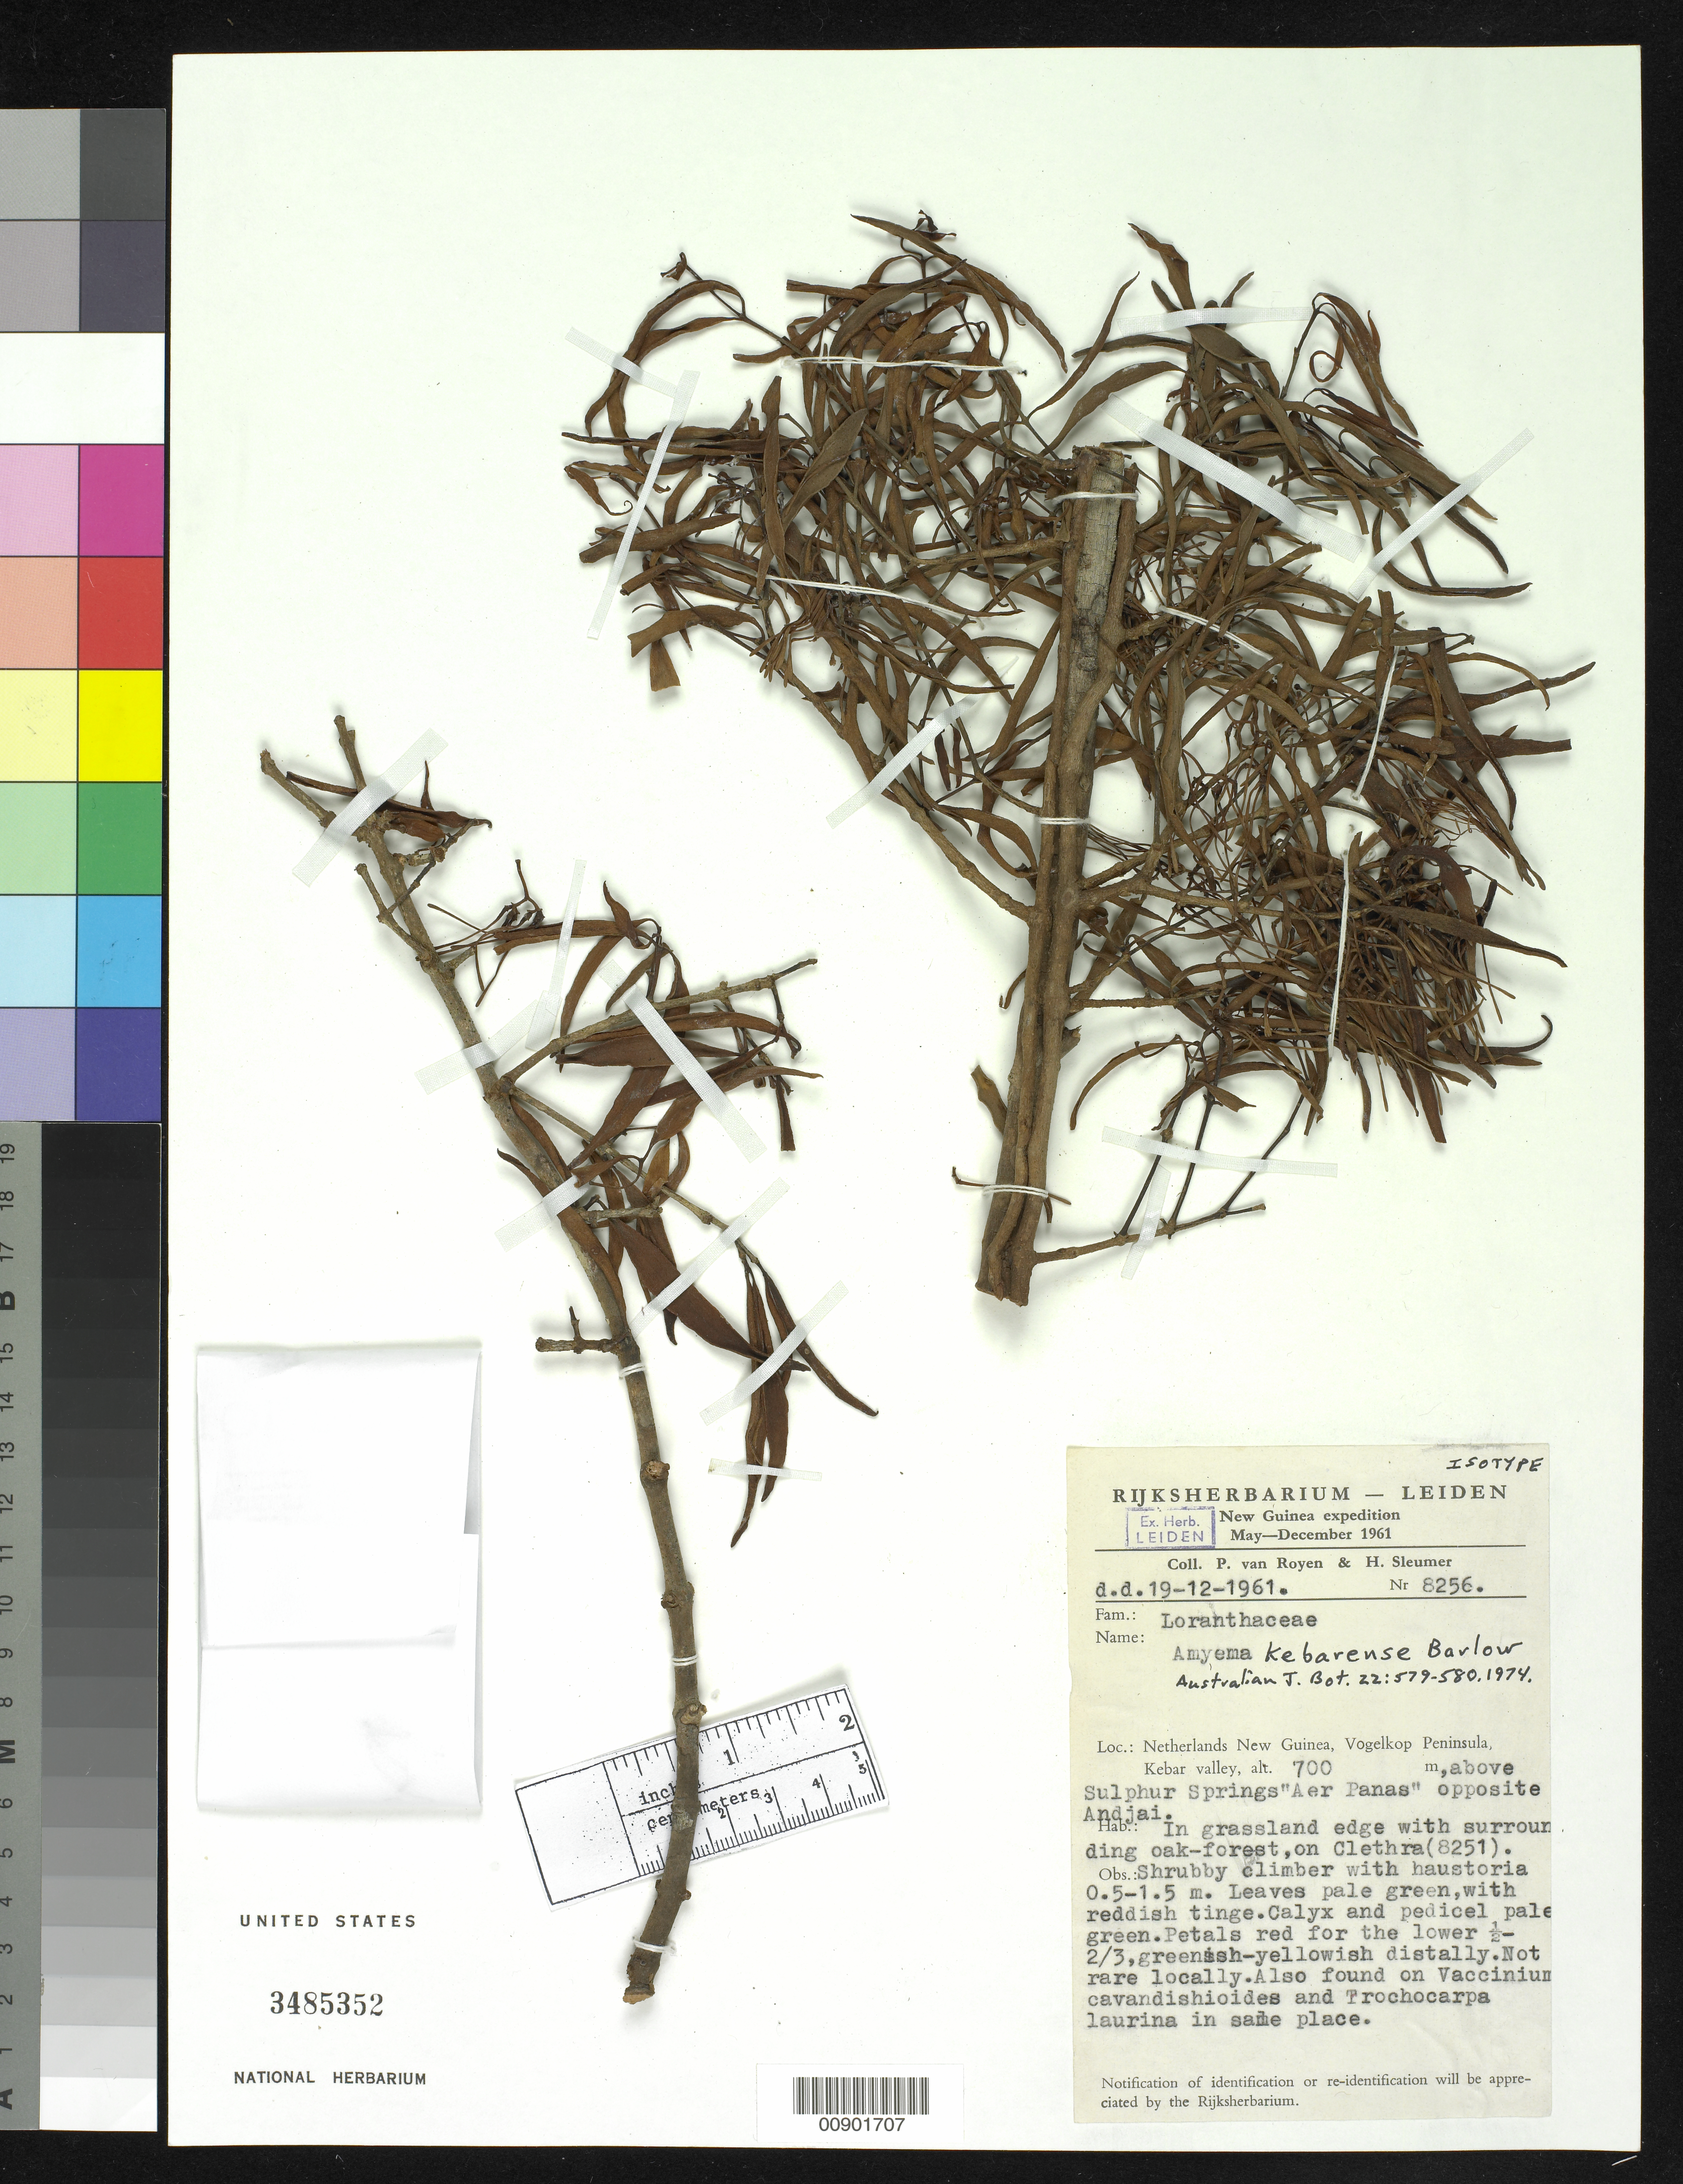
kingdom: Plantae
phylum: Tracheophyta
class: Magnoliopsida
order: Santalales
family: Loranthaceae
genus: Amyema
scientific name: Amyema kebarense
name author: Barlow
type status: Isotype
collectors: P. van Royen & H. O. Sleumer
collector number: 8256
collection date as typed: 19 Dec 1961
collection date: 1961-12-19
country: Indonesia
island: New Guinea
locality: Netherlands New Guinea, Vogelkop Peninsula, Kebar valley, above Sulphur Springs "Aer Panas" opposite Andjai.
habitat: In grassland edge with surrounding oak-forest, on Clethra.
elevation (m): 700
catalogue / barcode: US 3485352